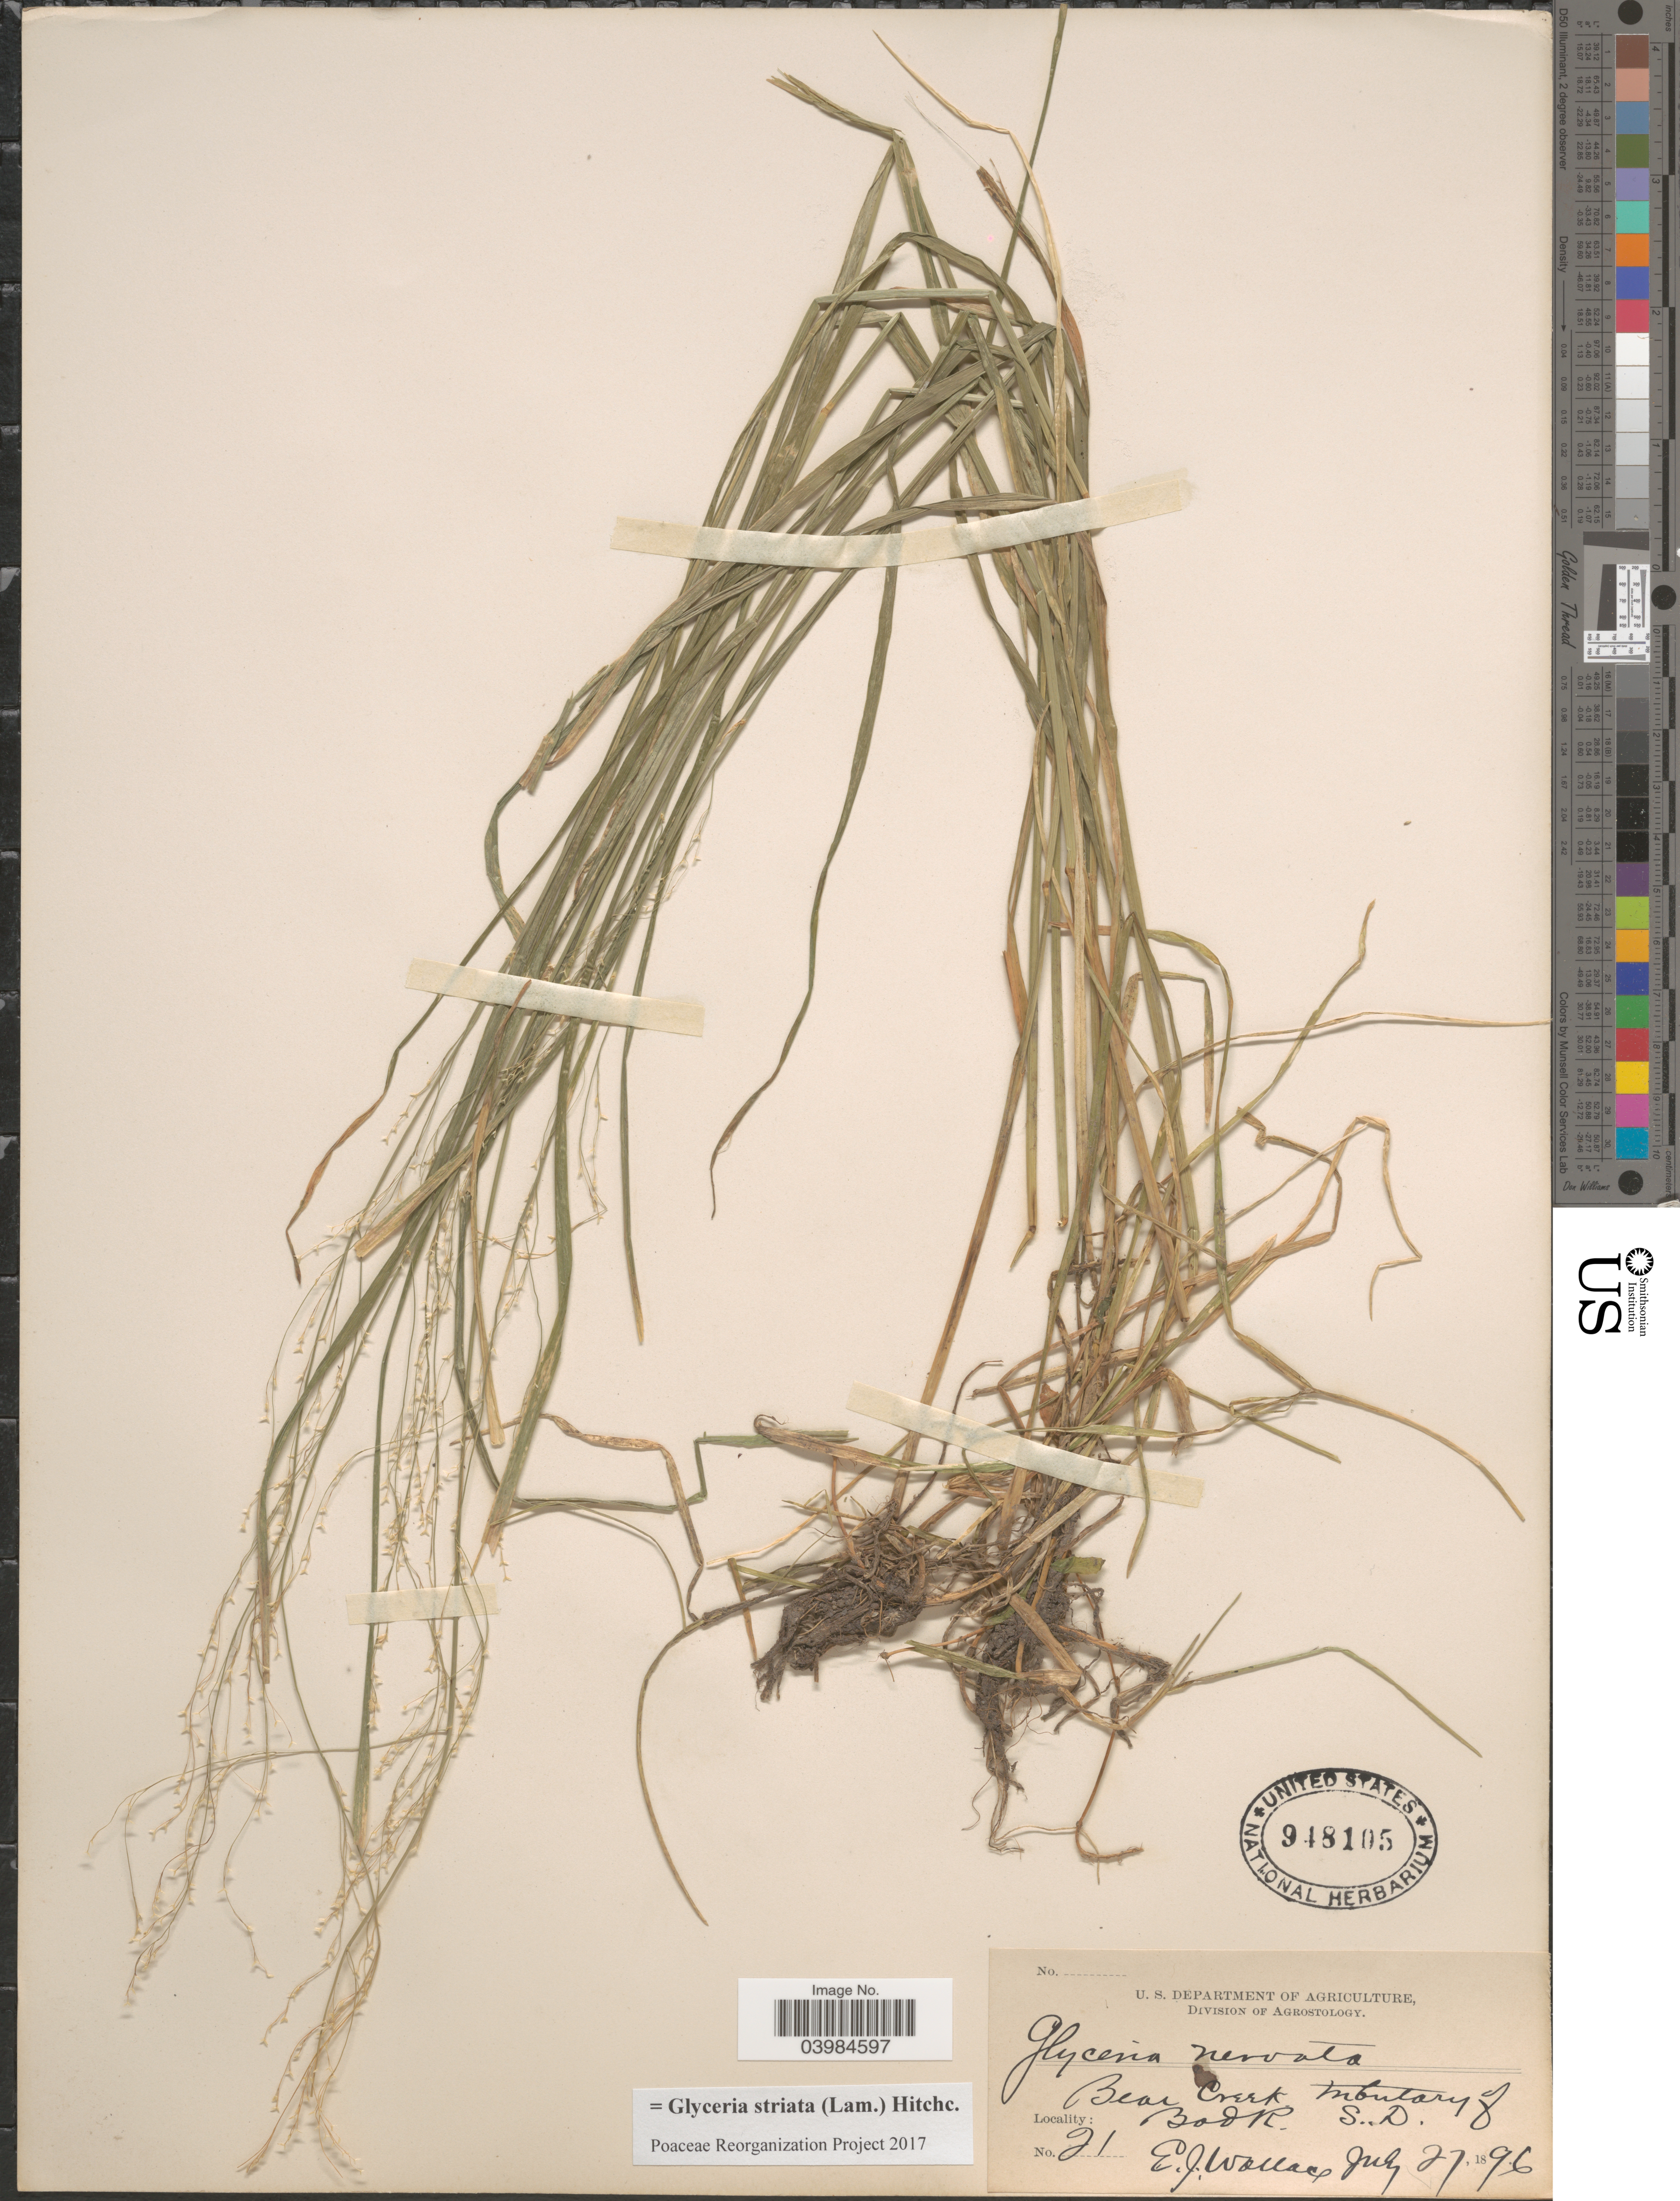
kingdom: Plantae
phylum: Tracheophyta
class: Liliopsida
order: Poales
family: Poaceae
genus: Glyceria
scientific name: Glyceria striata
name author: (Lam.) Hitchc.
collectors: E. J. Wallace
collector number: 21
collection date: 1896-07-27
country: United States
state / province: South Dakota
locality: Bear Creek. Tributary of Bad R.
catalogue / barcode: US 948105